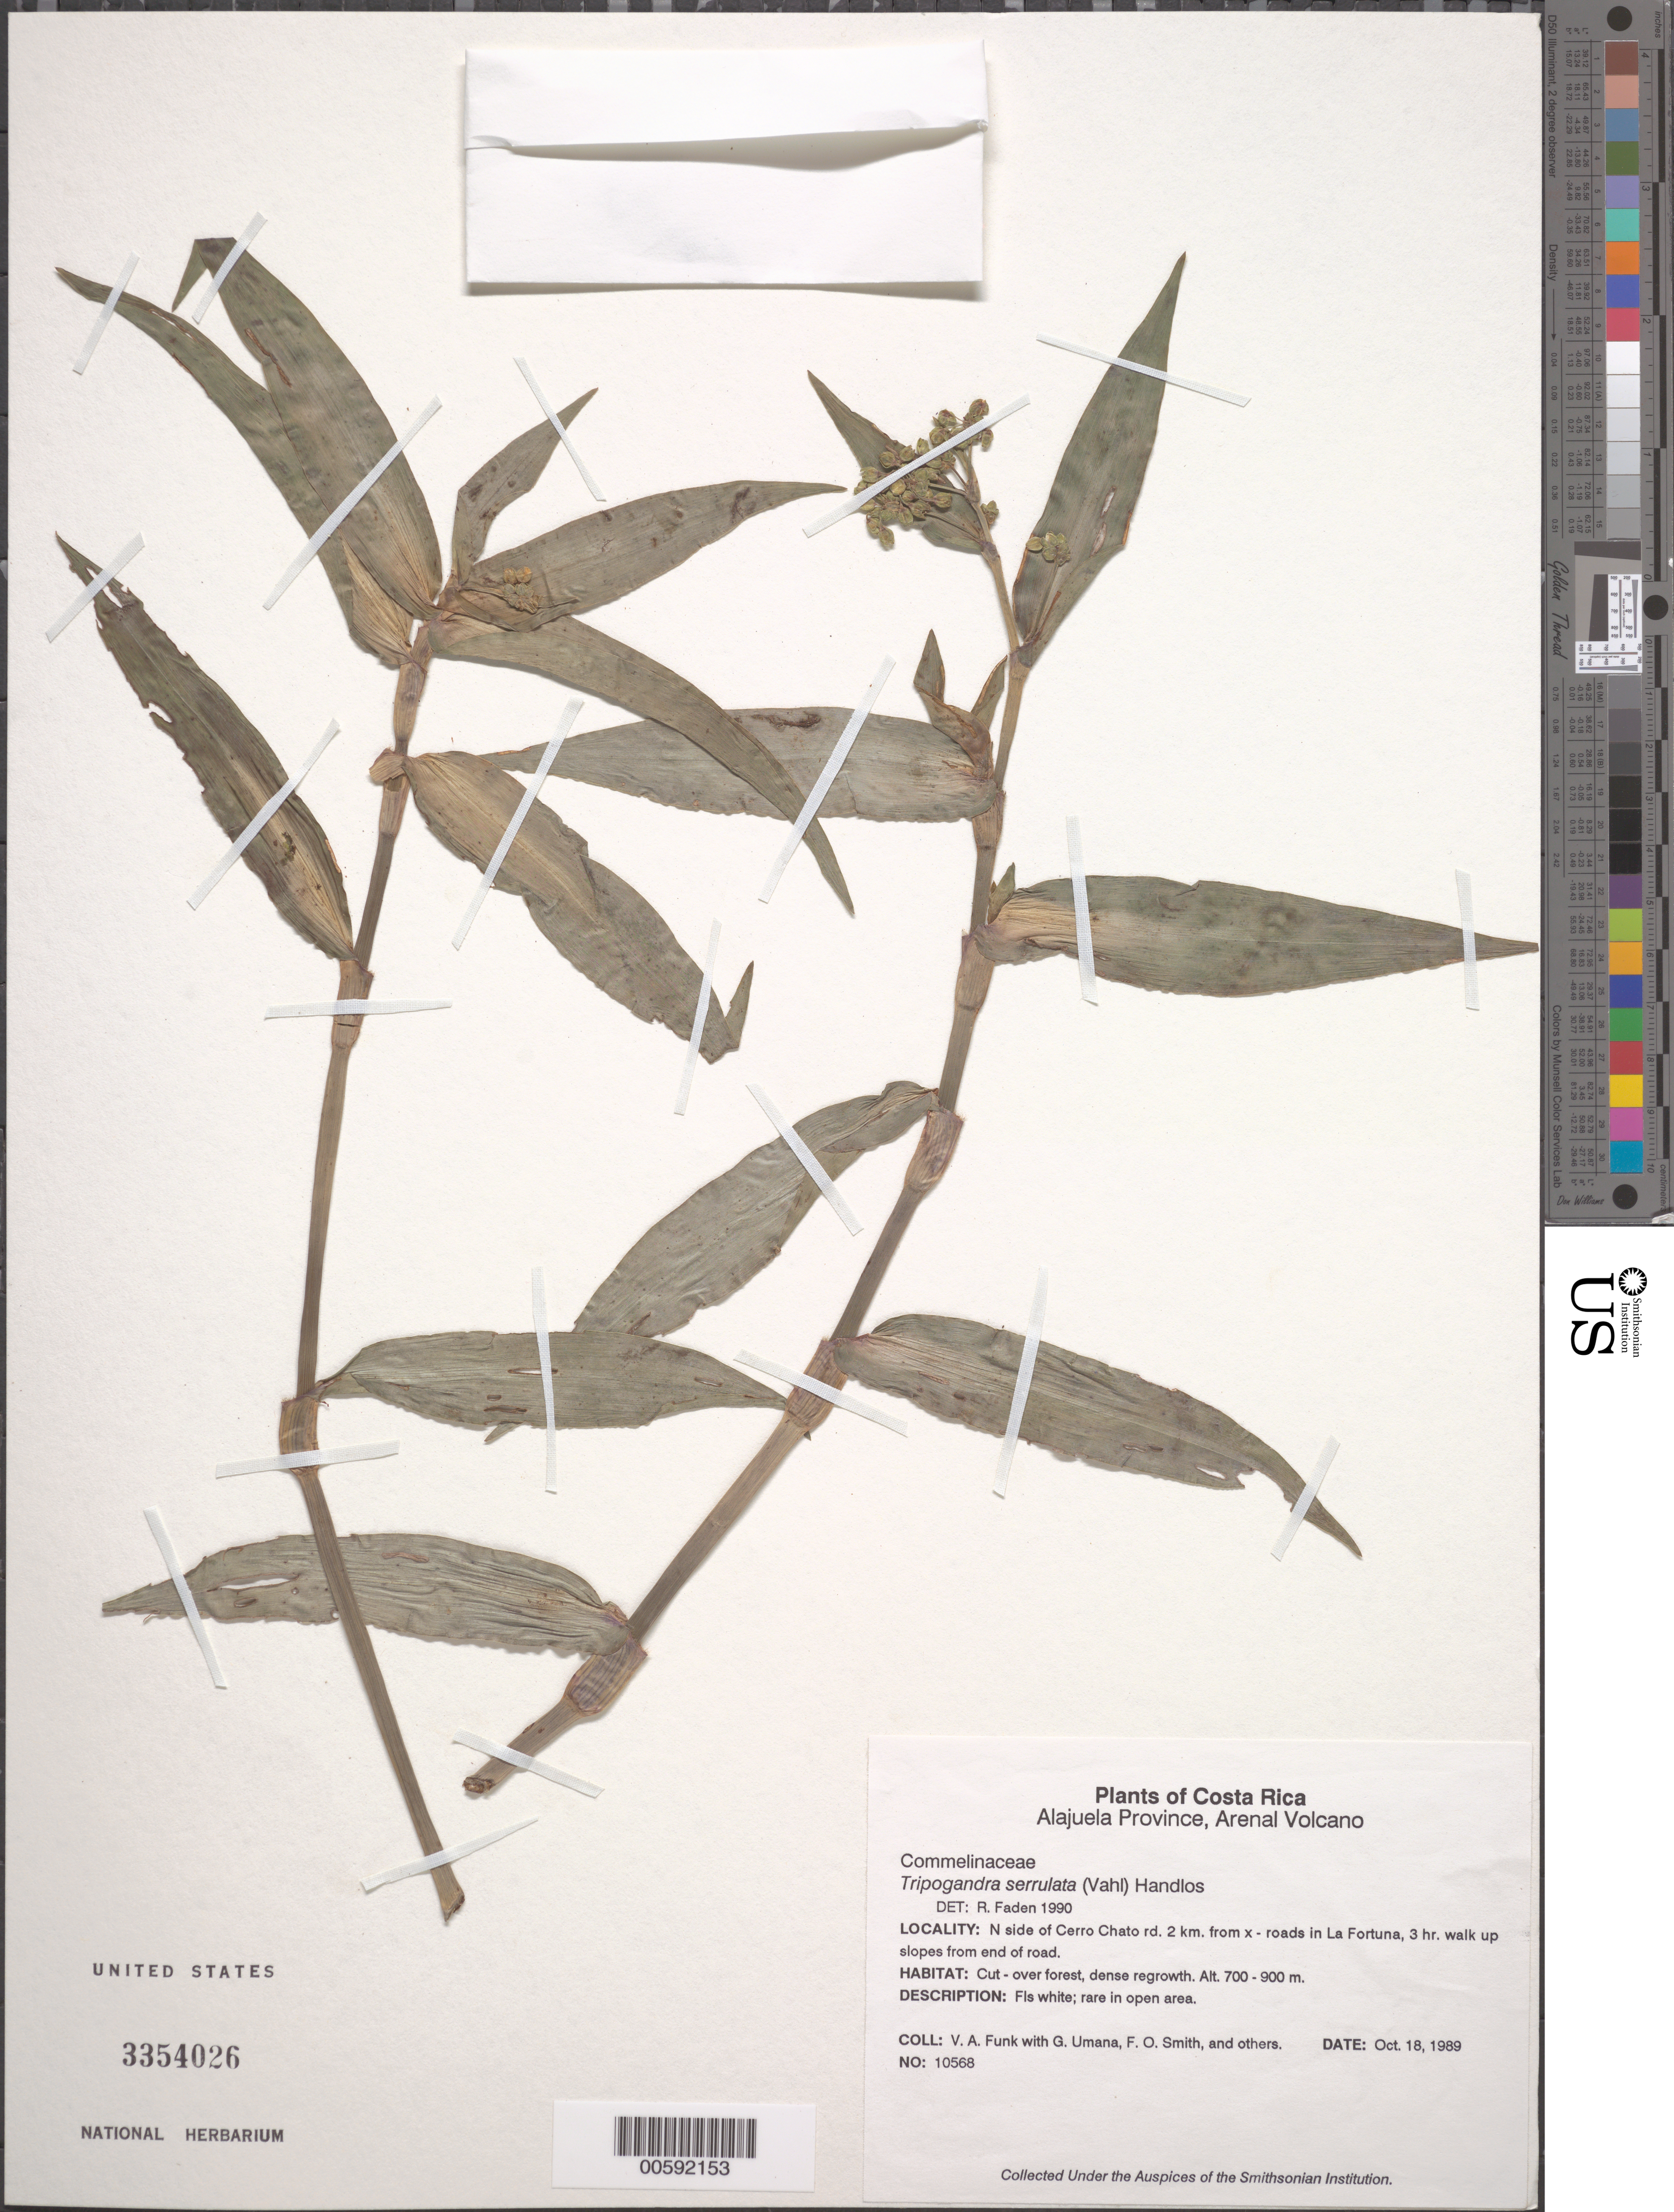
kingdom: Plantae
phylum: Tracheophyta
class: Liliopsida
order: Commelinales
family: Commelinaceae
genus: Tripogandra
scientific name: Tripogandra serrulata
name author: (Vahl) Handlos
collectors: V. Funk, G. M. Umaña D. & F. Smith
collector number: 10568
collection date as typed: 18 Oct 1989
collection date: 1989-10-18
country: Costa Rica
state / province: Alajuela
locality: Arenal Volcano, N side of Cerro Chato Rd. in La Fortuna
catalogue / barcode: US 3354026